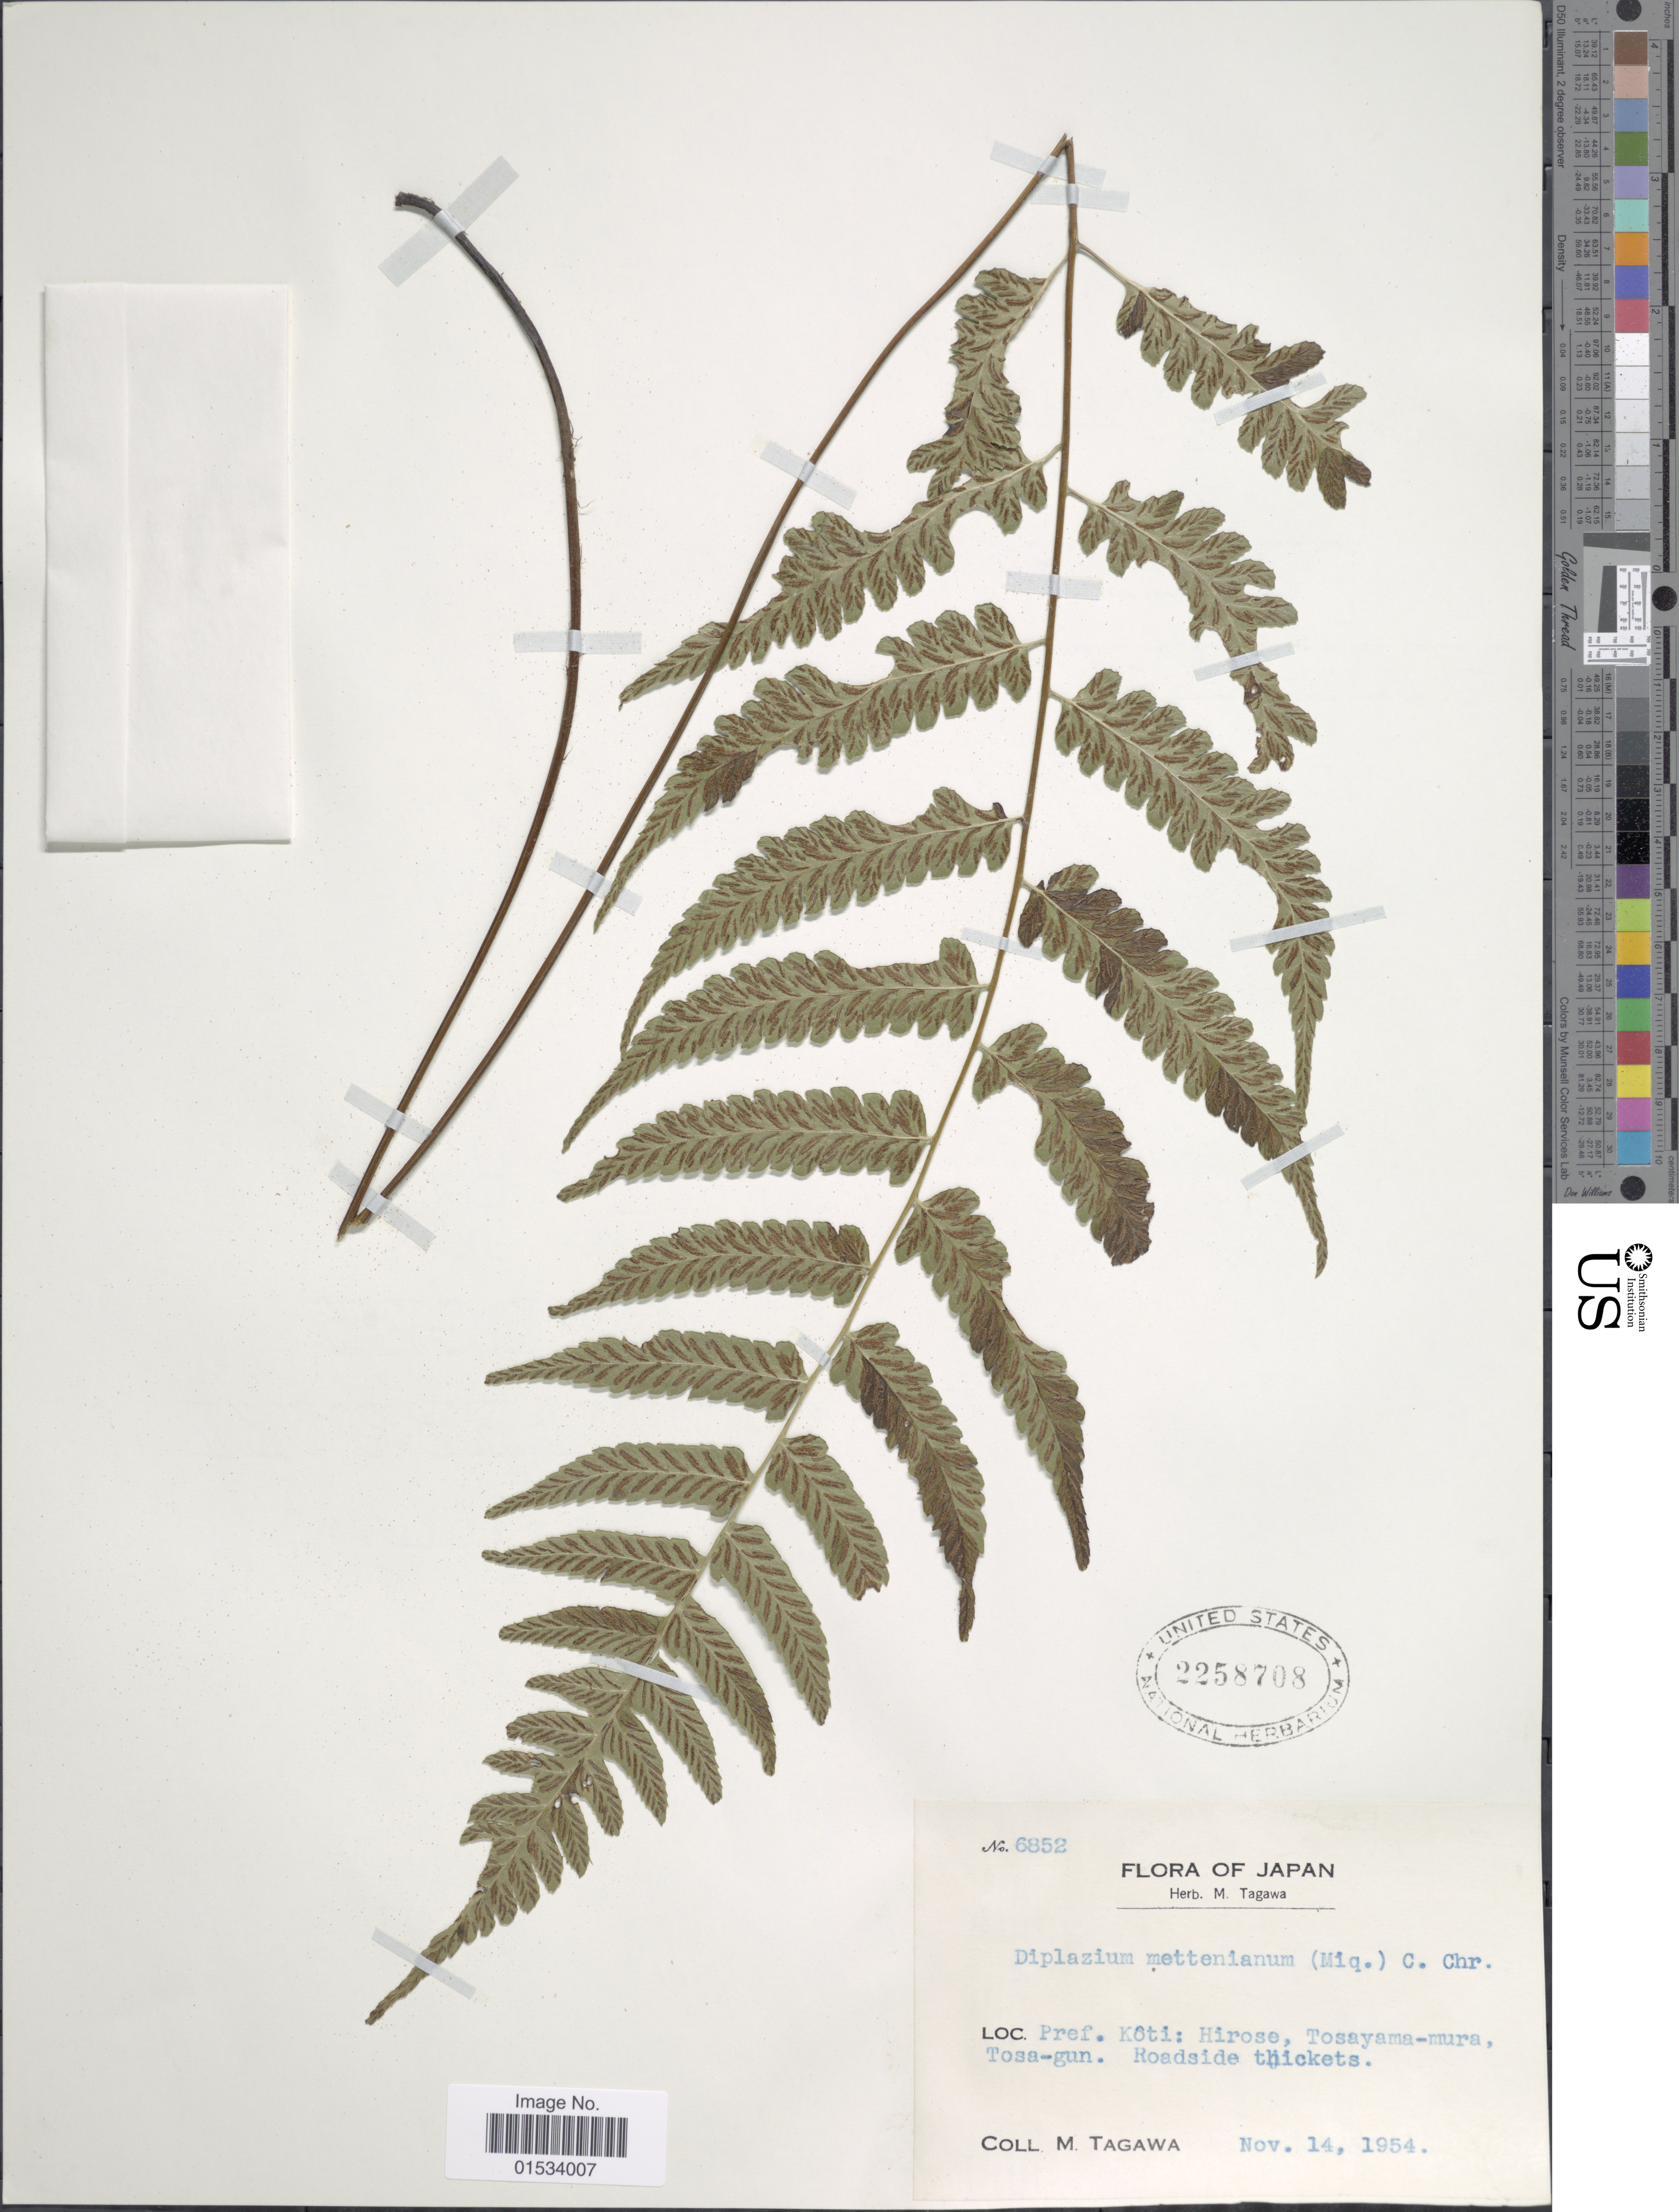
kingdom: Plantae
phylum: Tracheophyta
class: Polypodiopsida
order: Polypodiales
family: Athyriaceae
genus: Diplazium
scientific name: Diplazium mettenianum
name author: (Miq.) C. Chr.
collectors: M. Tagawa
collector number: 6852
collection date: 1954-11-14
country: Japan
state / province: Koti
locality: Hirose, Tosayama-mura, Tosa-gun, Roadside Thickets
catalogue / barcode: US 2258708